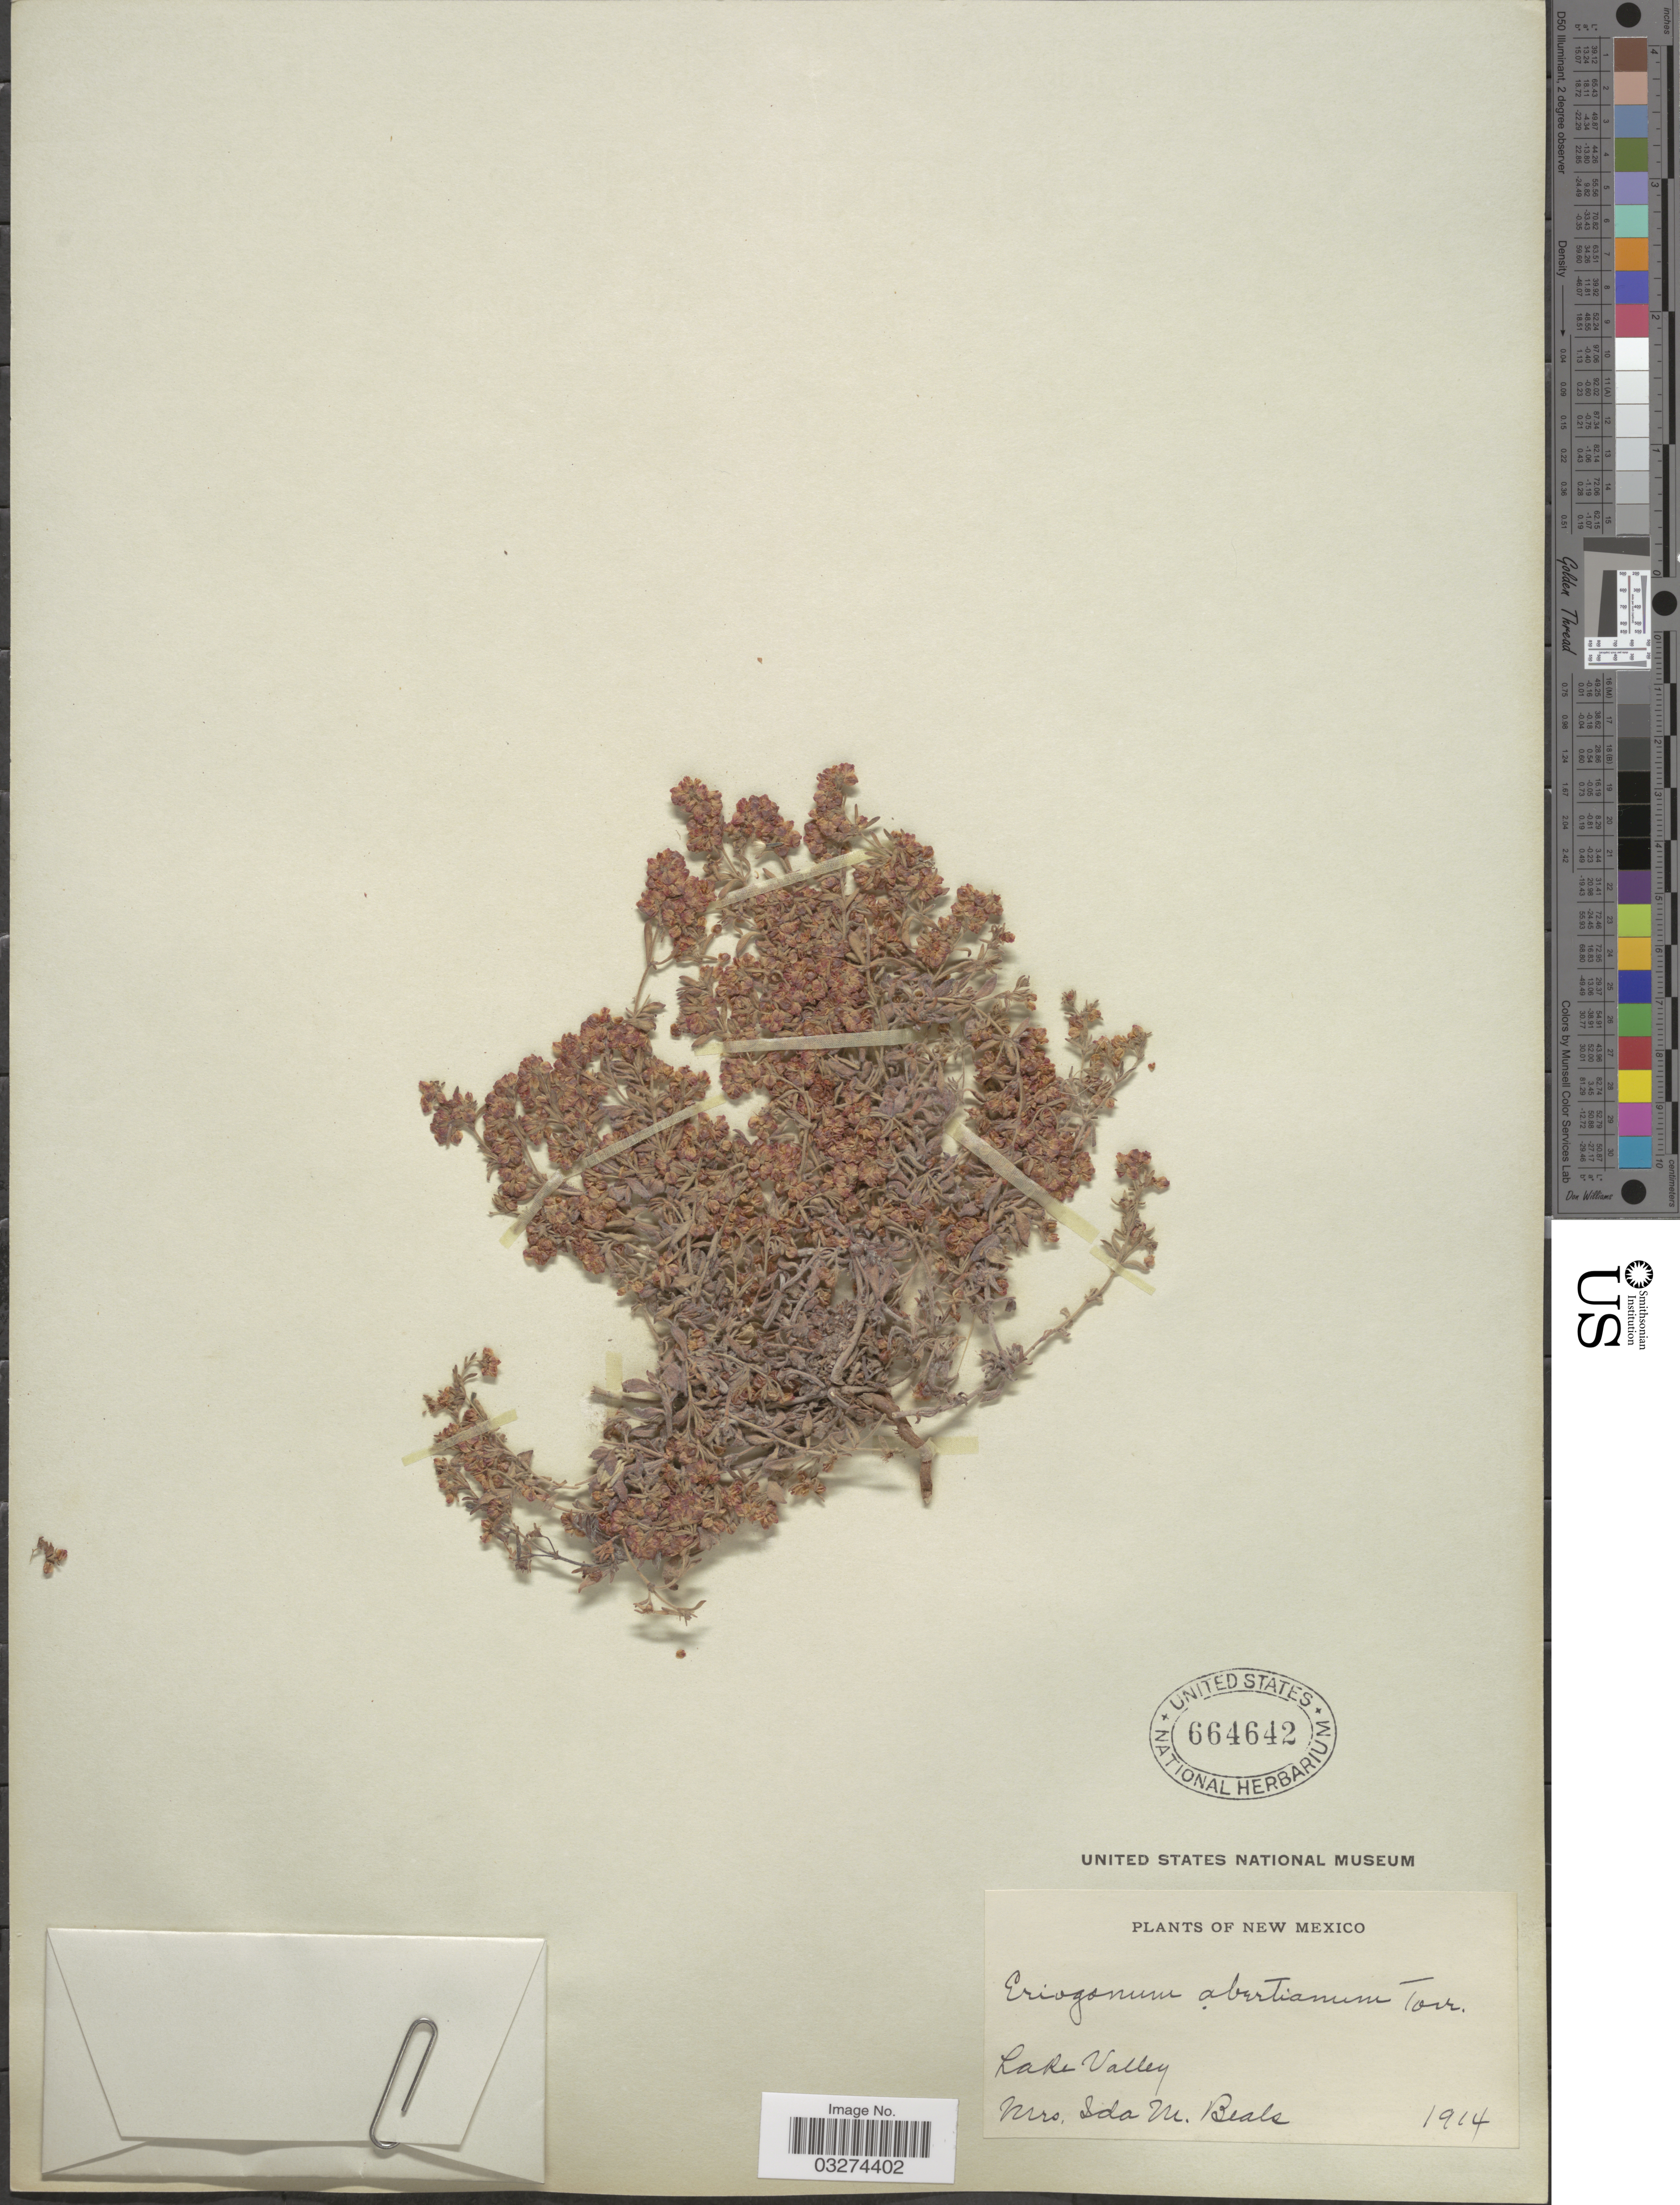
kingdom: Plantae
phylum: Tracheophyta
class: Magnoliopsida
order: Caryophyllales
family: Polygonaceae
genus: Eriogonum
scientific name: Eriogonum abertianum var. ruberrimum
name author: (Gand.) Gand.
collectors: I. M. Beals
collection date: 1914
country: United States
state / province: New Mexico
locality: Lake Valley.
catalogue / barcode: US 664642